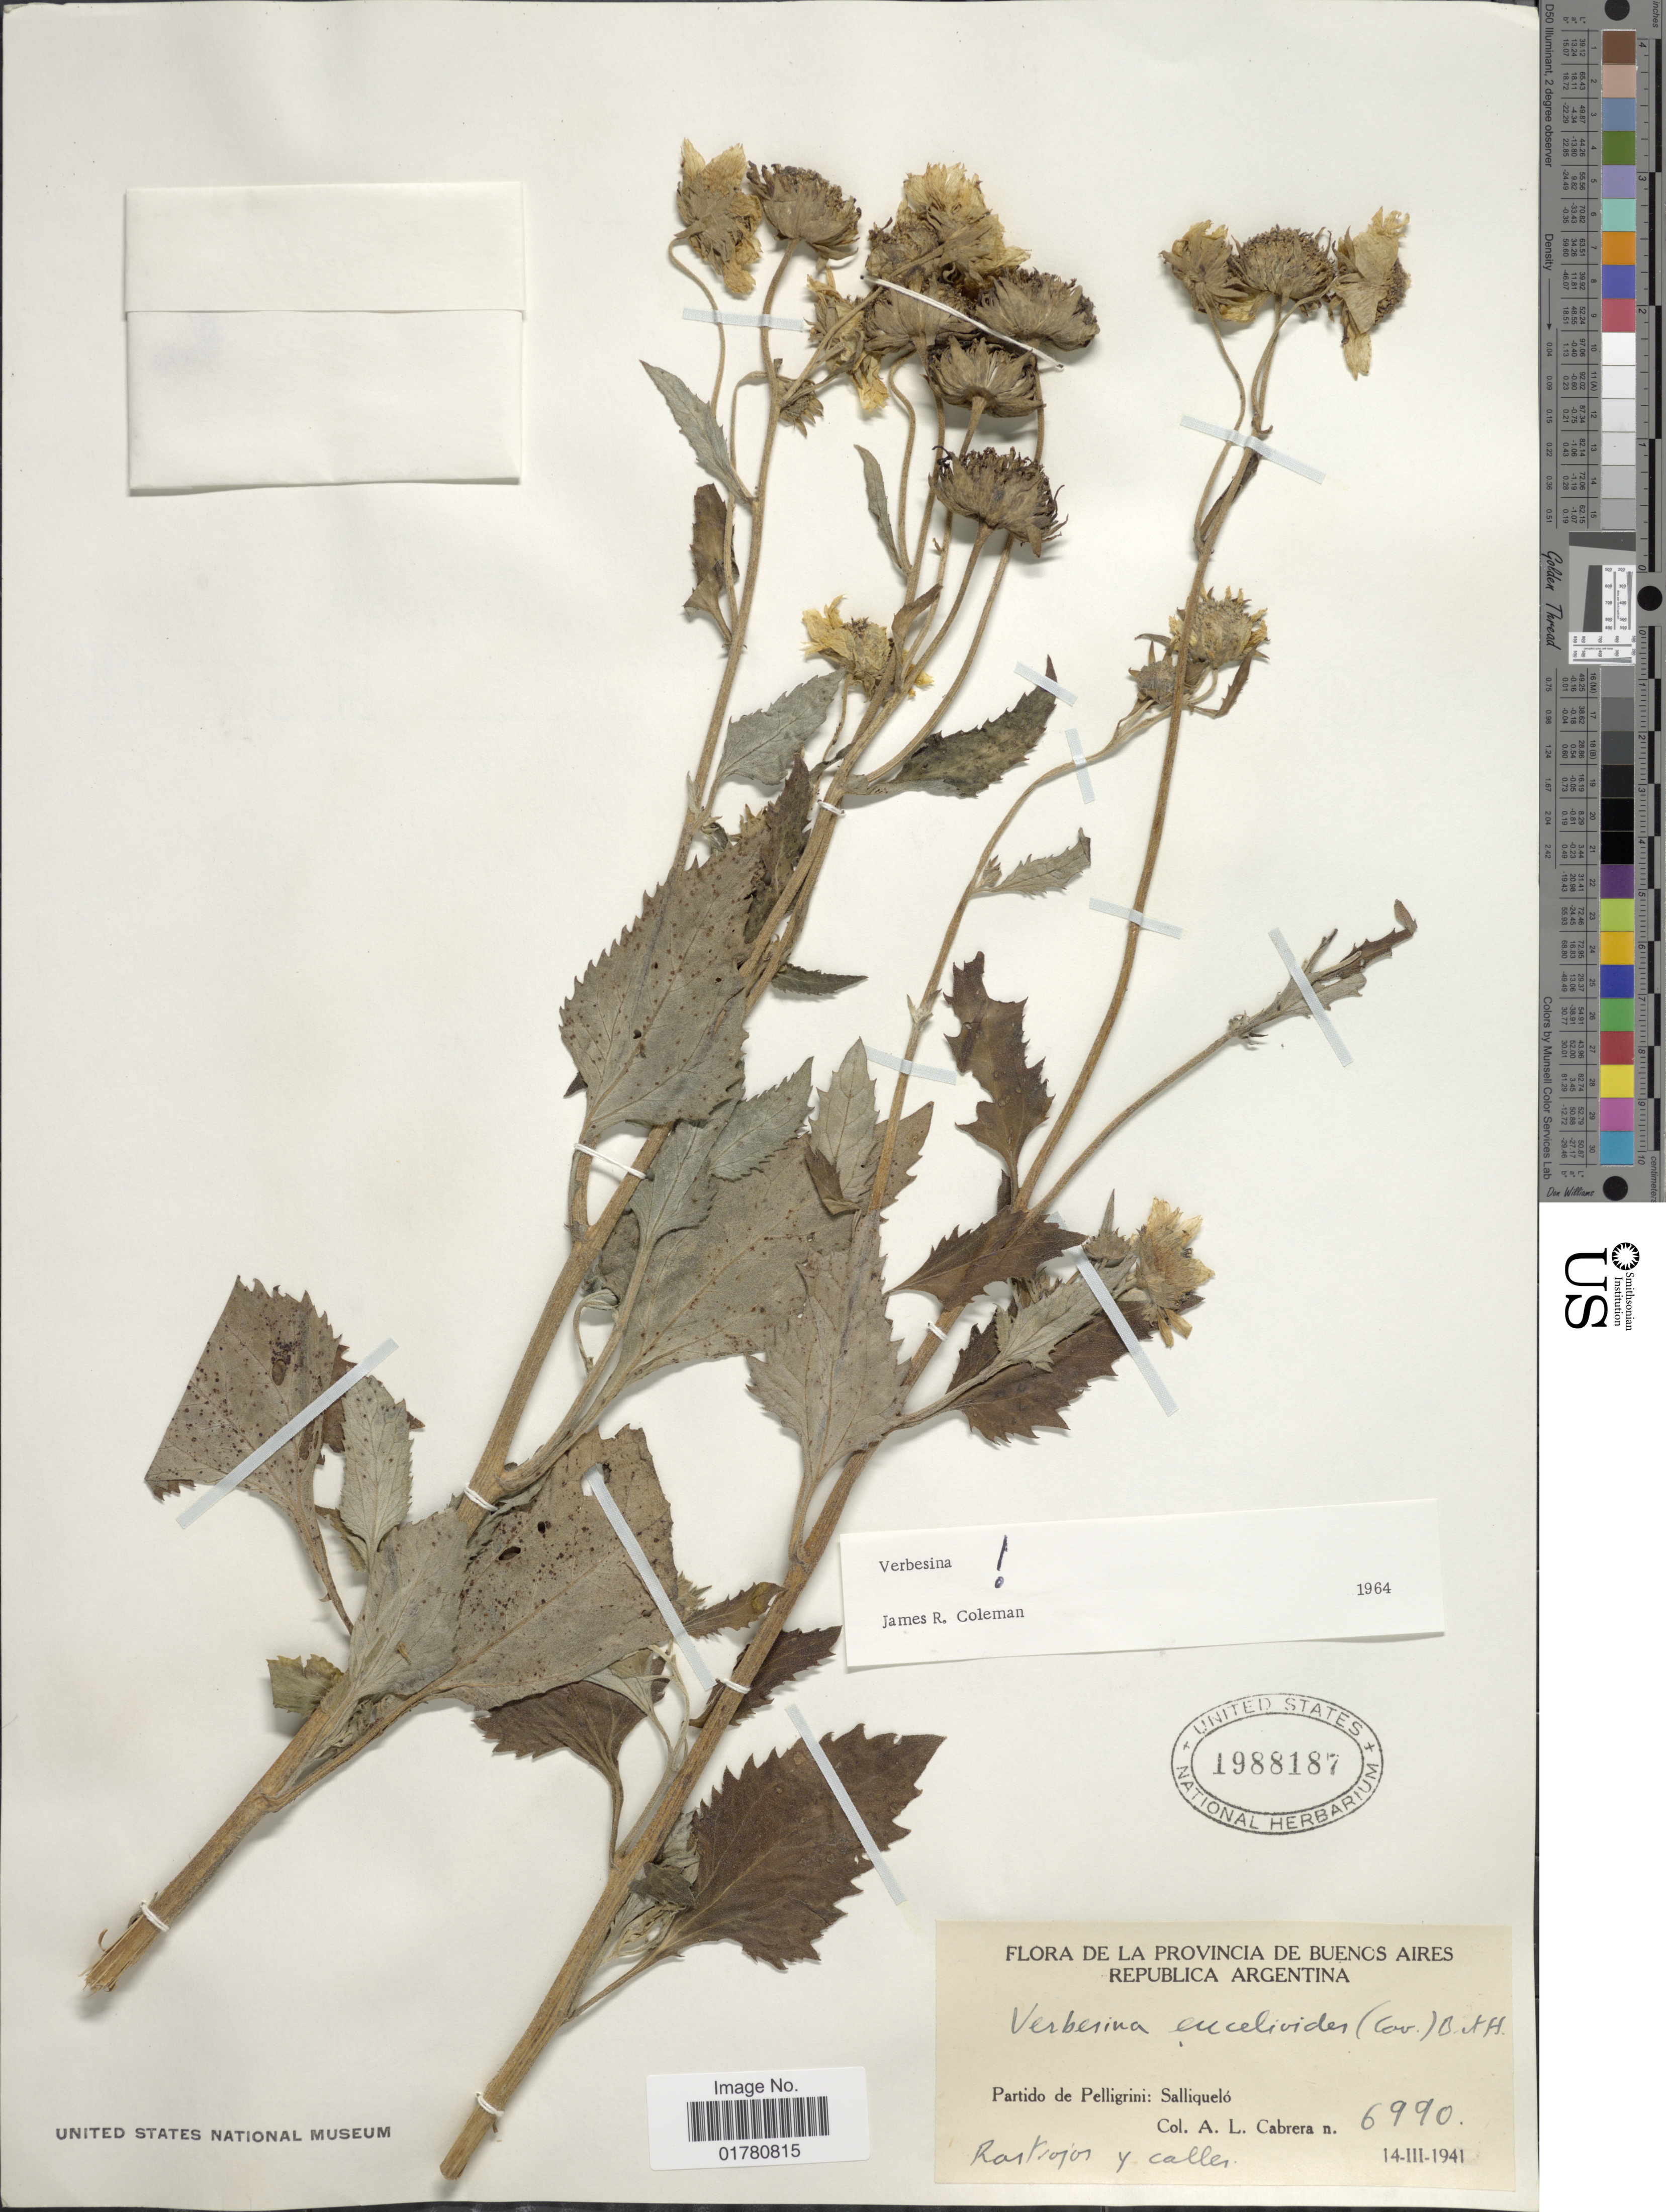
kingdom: Plantae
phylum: Tracheophyta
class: Magnoliopsida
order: Asterales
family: Asteraceae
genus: Verbesina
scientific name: Verbesina encelioides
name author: (Cav.) Benth. & Hook. ex A. Gray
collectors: A. L. Cabrera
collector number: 6990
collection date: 1941-03-14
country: Argentina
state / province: Buenos Aires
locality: Republica Argentina, Partido de Pelligrini: Salliqueló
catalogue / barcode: US 1988187